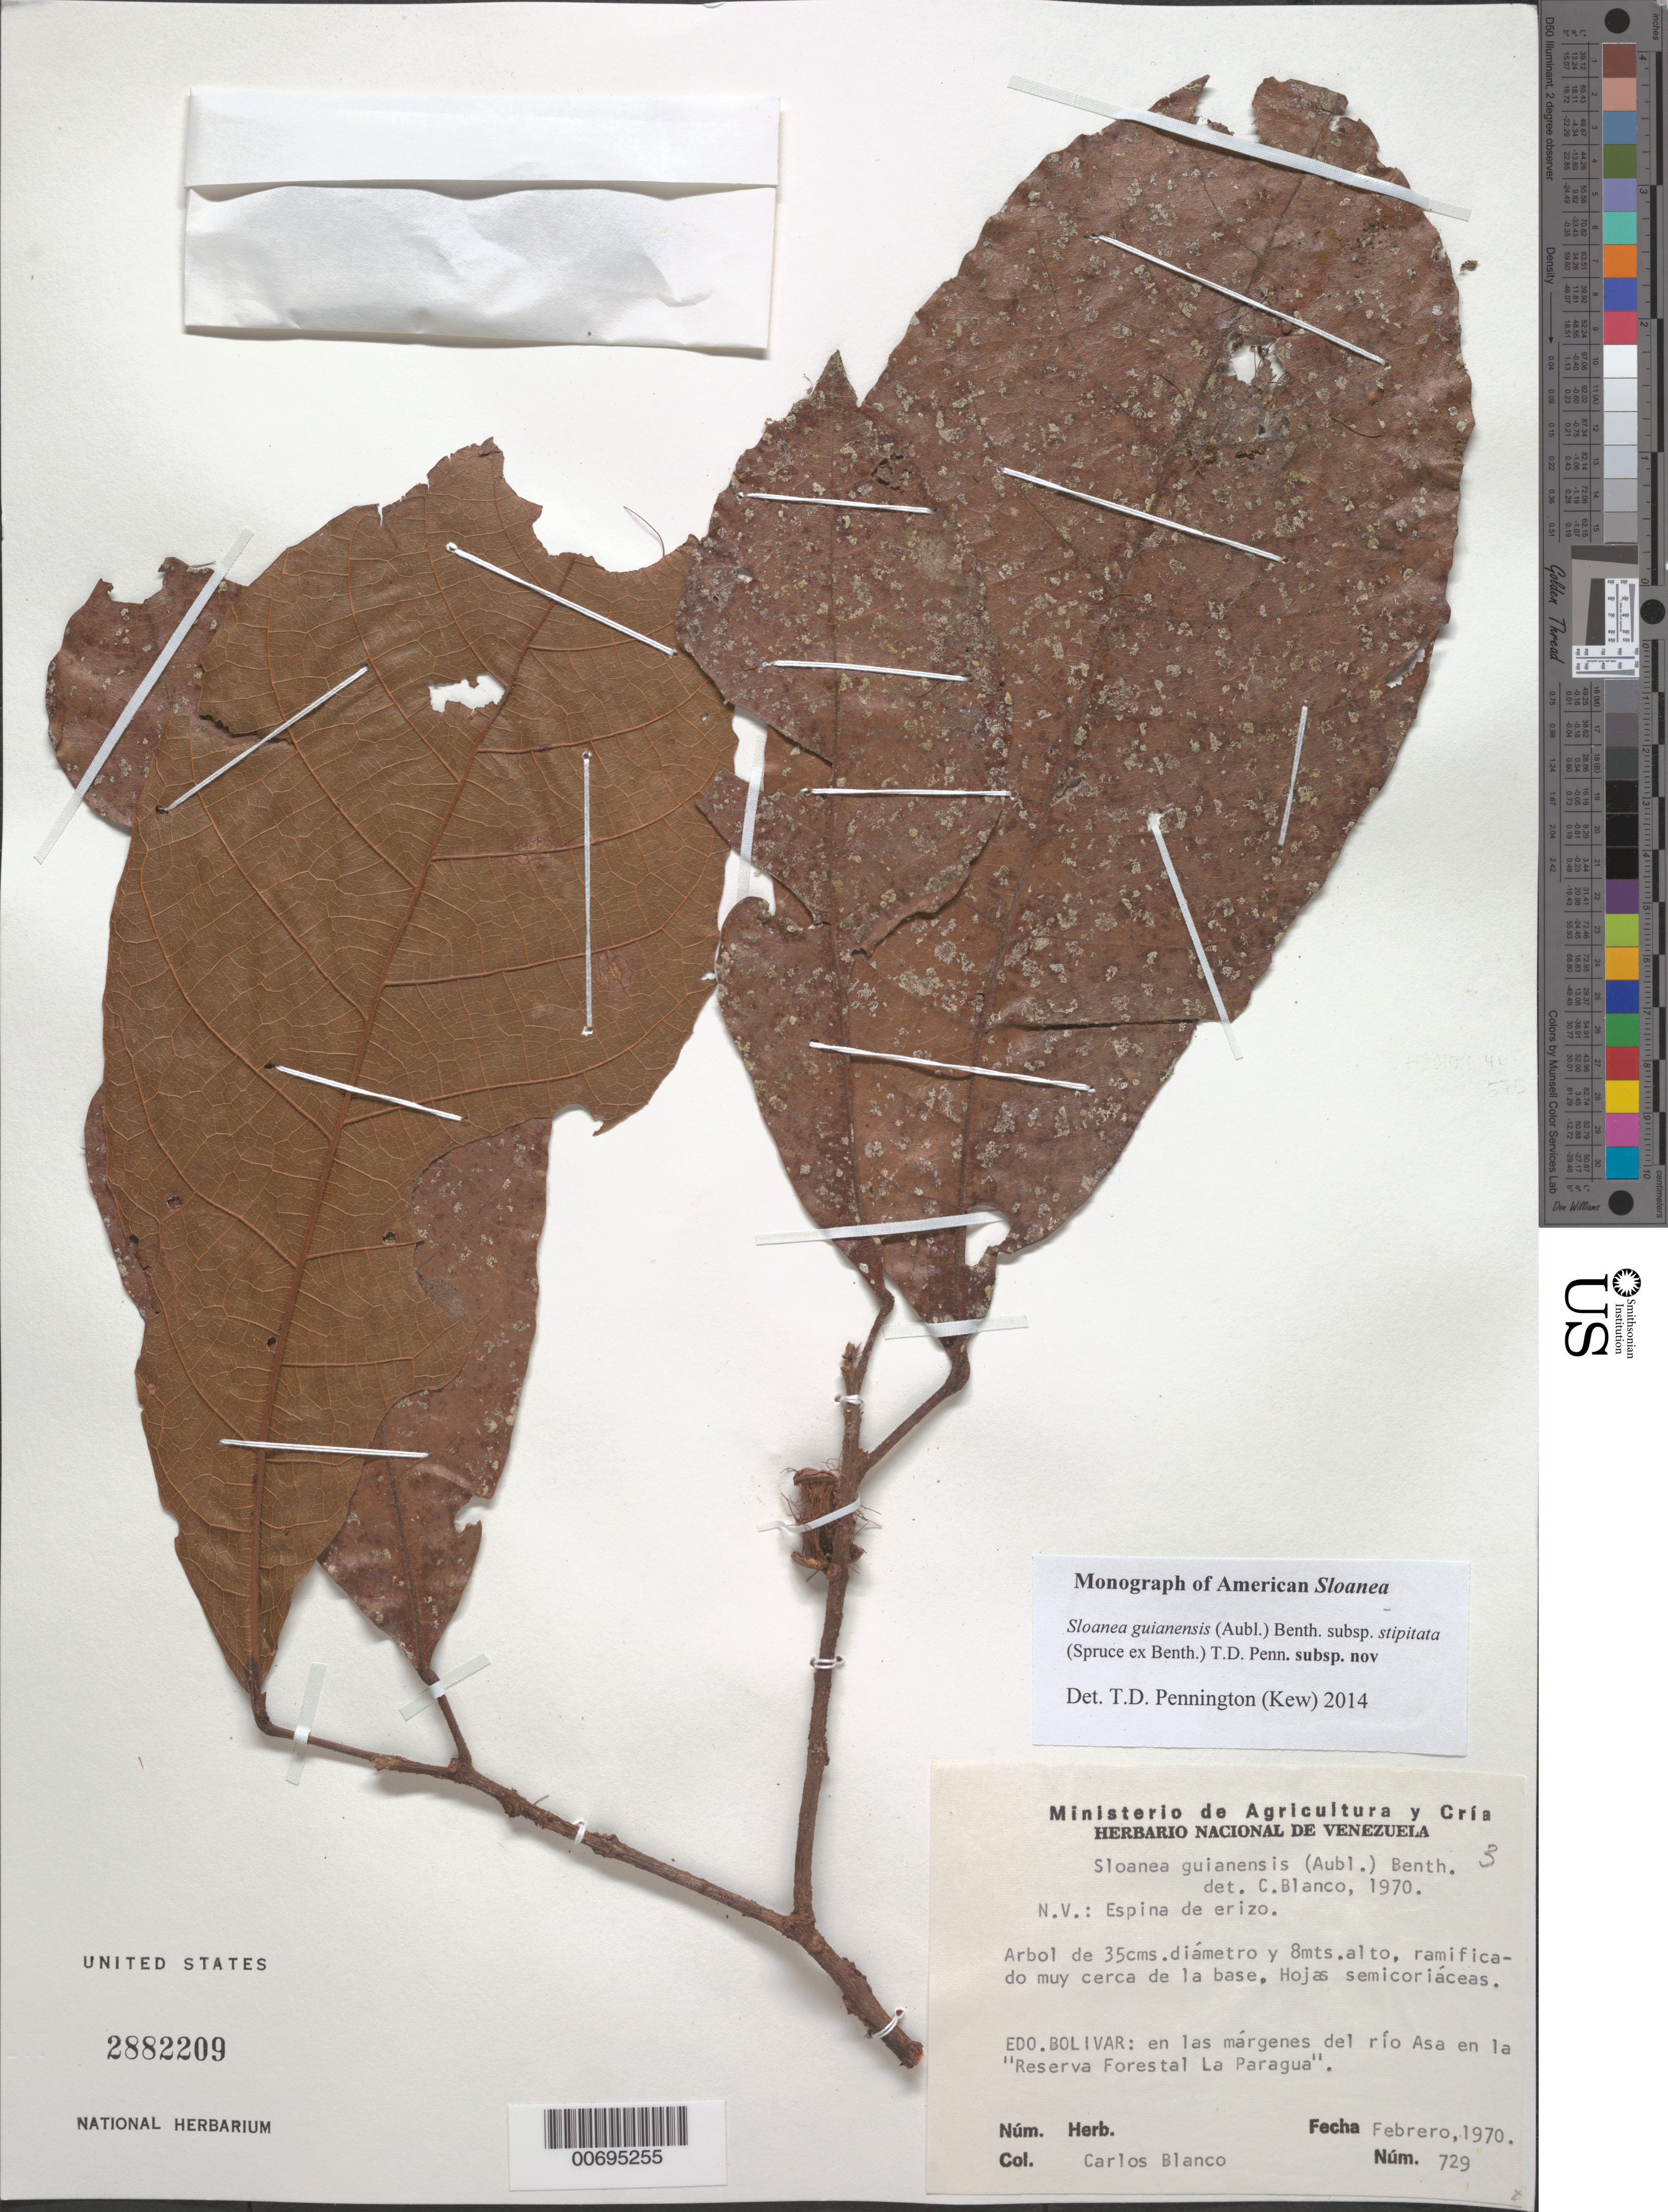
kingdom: Plantae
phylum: Tracheophyta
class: Magnoliopsida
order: Oxalidales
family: Elaeocarpaceae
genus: Sloanea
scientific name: Sloanea guianensis subsp. stipitata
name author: (Spruce ex Benth.) T.D. Penn.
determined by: Pennington, T. D., (K)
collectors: C. A. Blanco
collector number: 729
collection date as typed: Feb-70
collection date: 1970-02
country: Venezuela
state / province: Bolívar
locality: Reserva Forestal "La Paragua"; Río Asa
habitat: Riverbank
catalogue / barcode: US 2882209